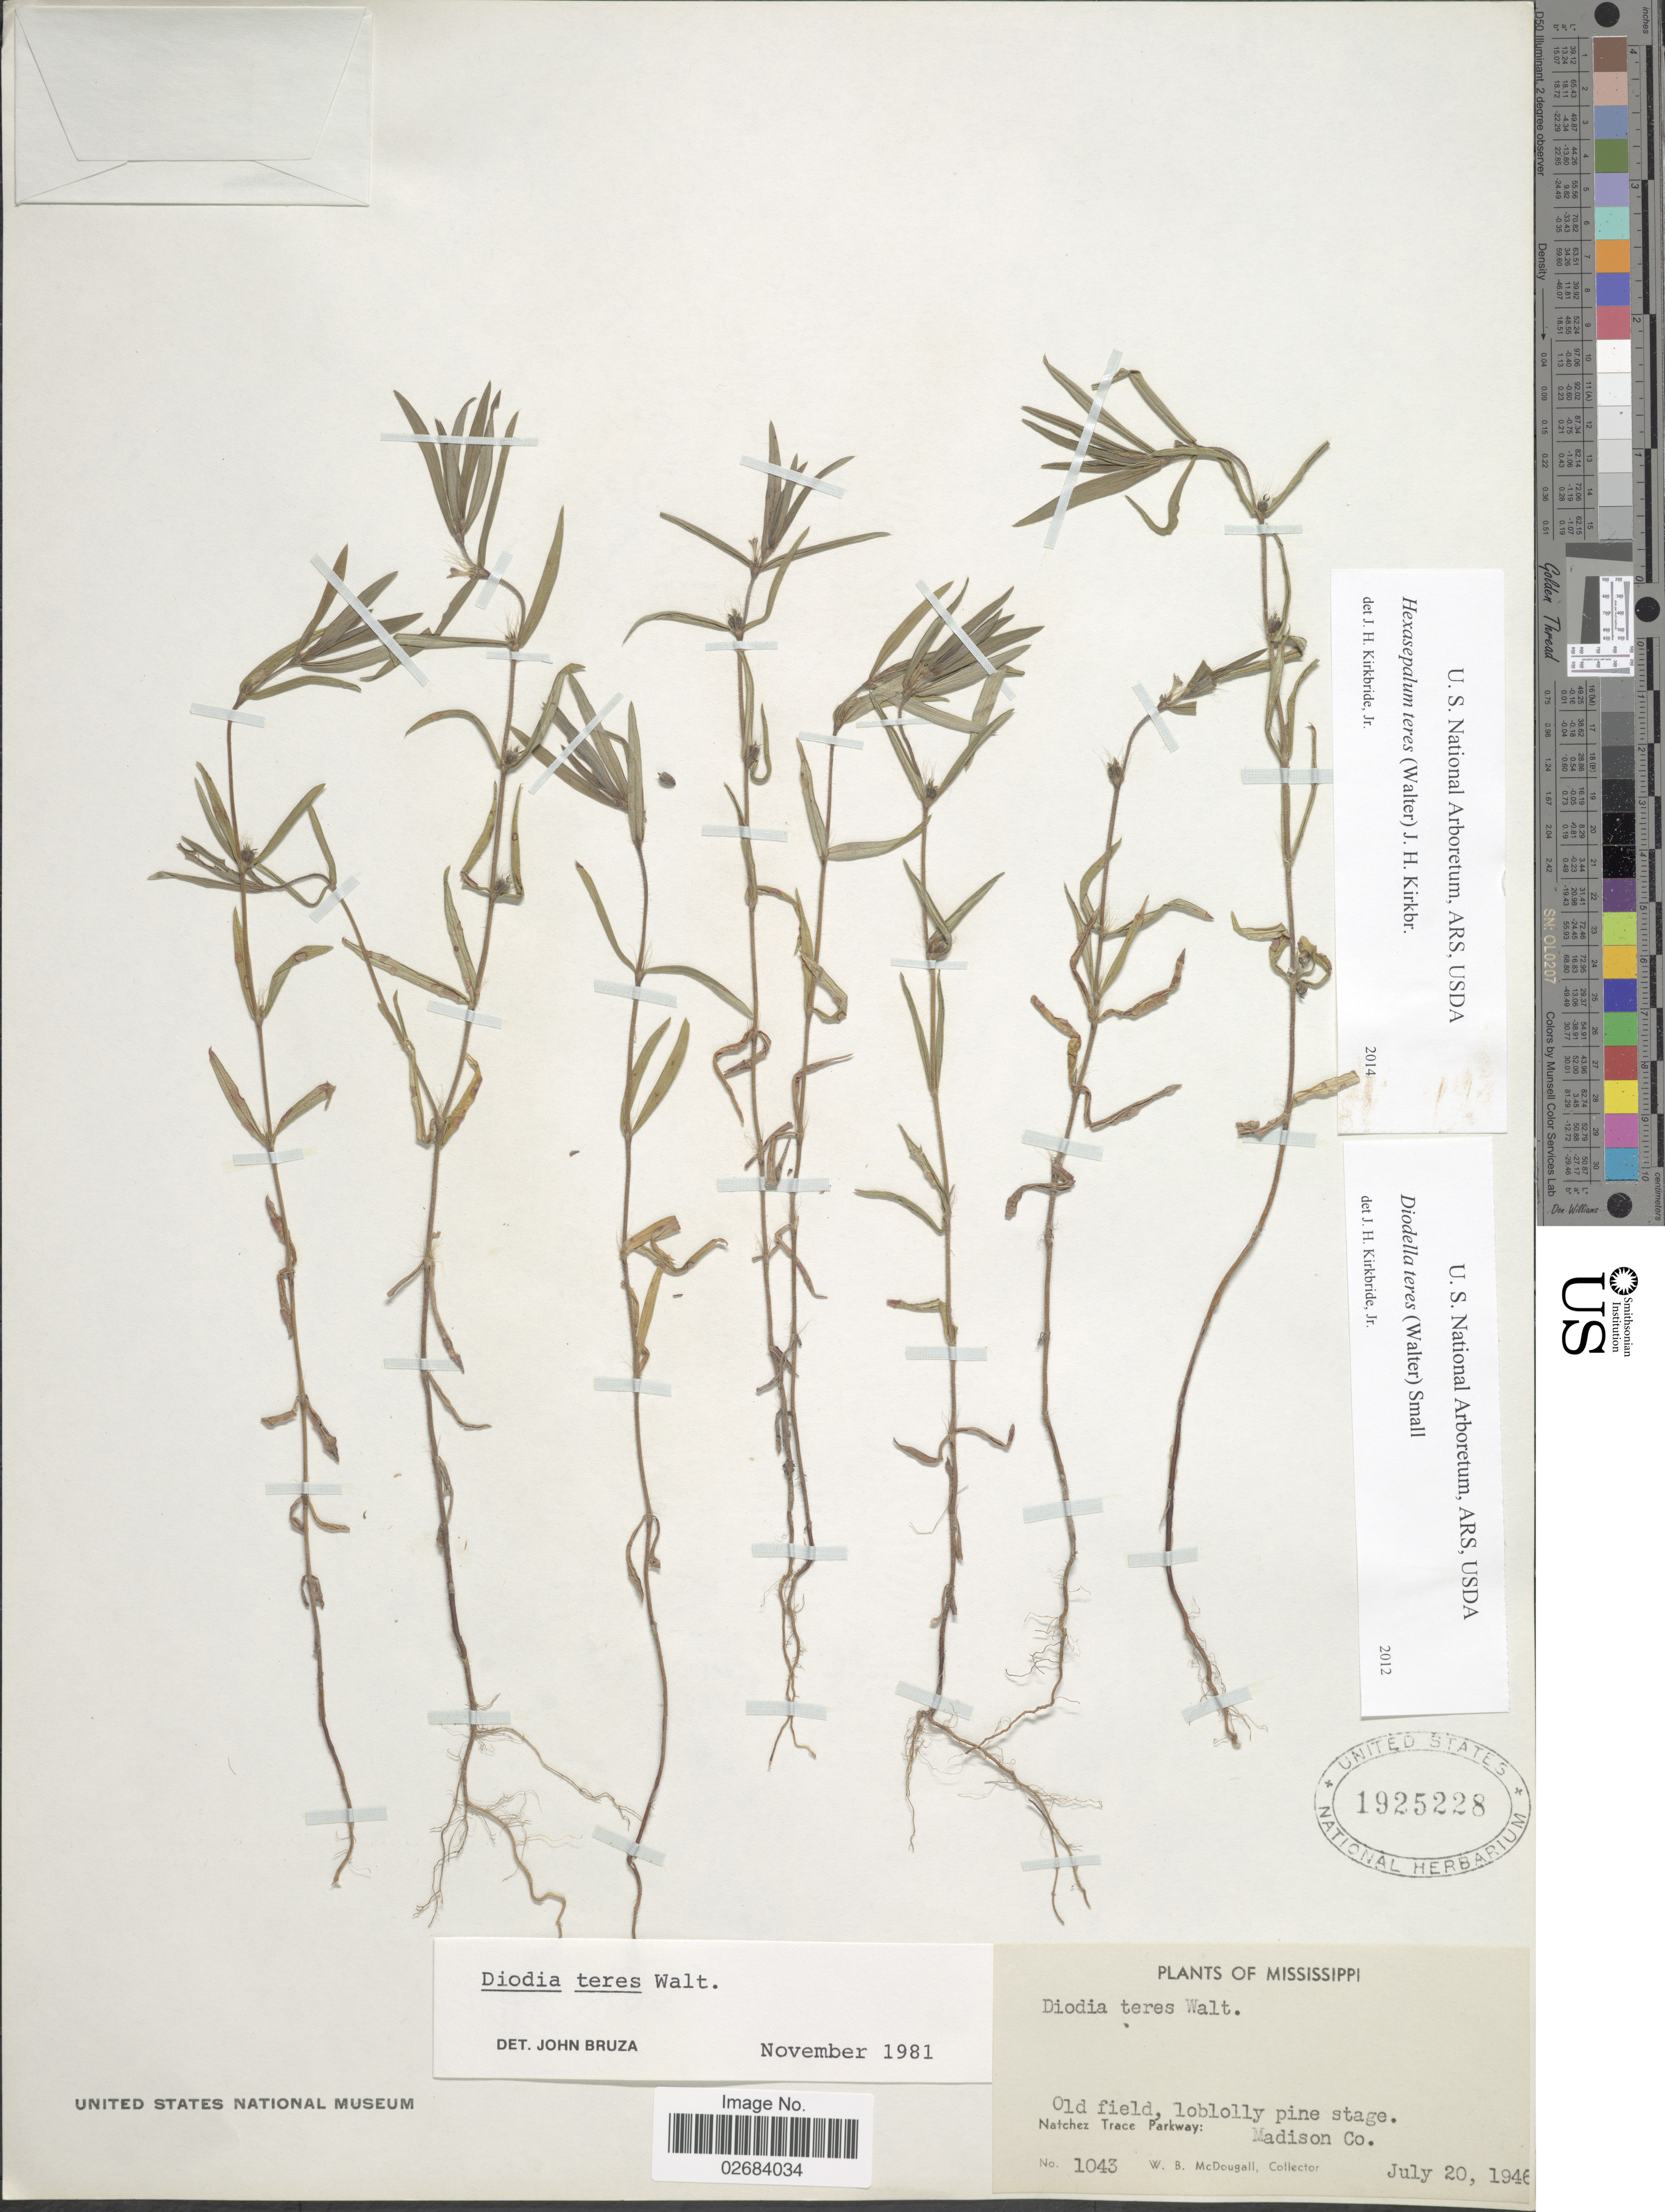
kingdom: Plantae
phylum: Tracheophyta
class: Magnoliopsida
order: Gentianales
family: Rubiaceae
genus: Diodia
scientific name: Diodia teres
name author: Walter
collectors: W. B. McDougall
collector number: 1043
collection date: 1946-07-20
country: United States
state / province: Mississippi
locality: Old field, loblolly pine stage, Natchez Trace Parkway: Madison Co.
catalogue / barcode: US 1925228